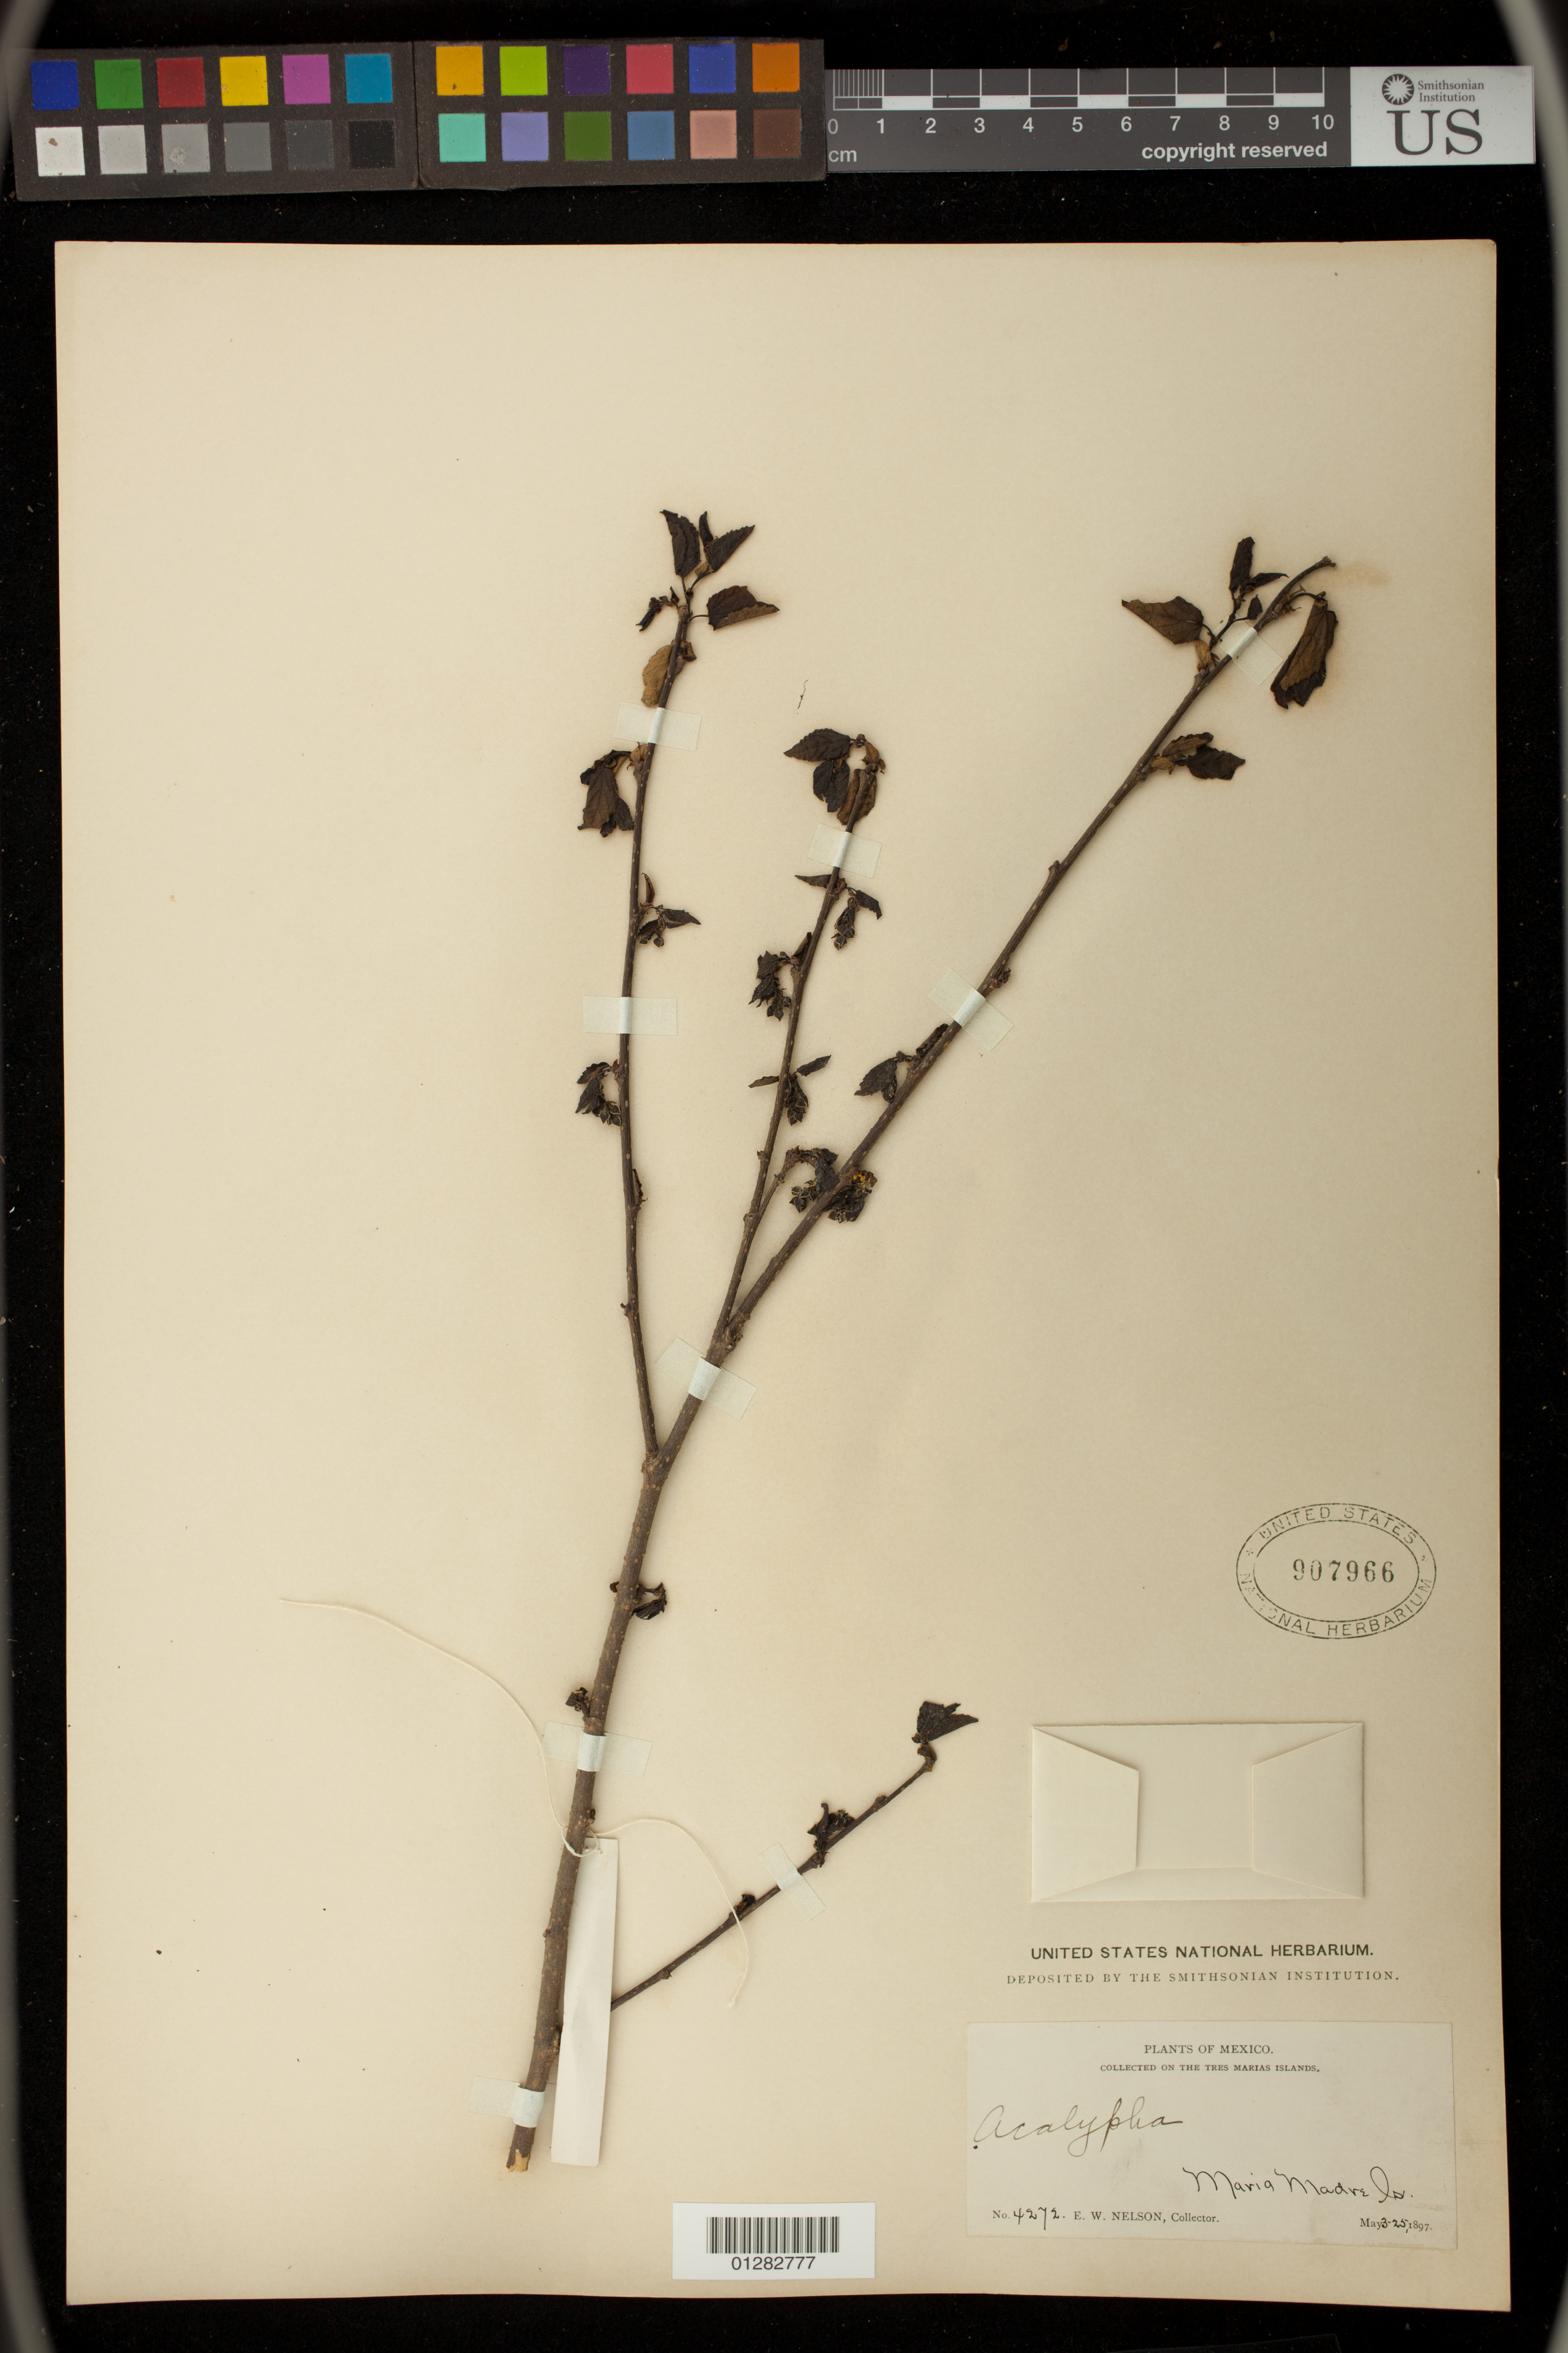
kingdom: Plantae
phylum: Tracheophyta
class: Magnoliopsida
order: Malpighiales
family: Euphorbiaceae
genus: Acalypha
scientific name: Acalypha sp.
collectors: E. W. Nelson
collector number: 4272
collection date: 1897-05-03/1897-05-25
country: Mexico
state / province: Nayarit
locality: Maria Madre Island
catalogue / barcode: US 907966